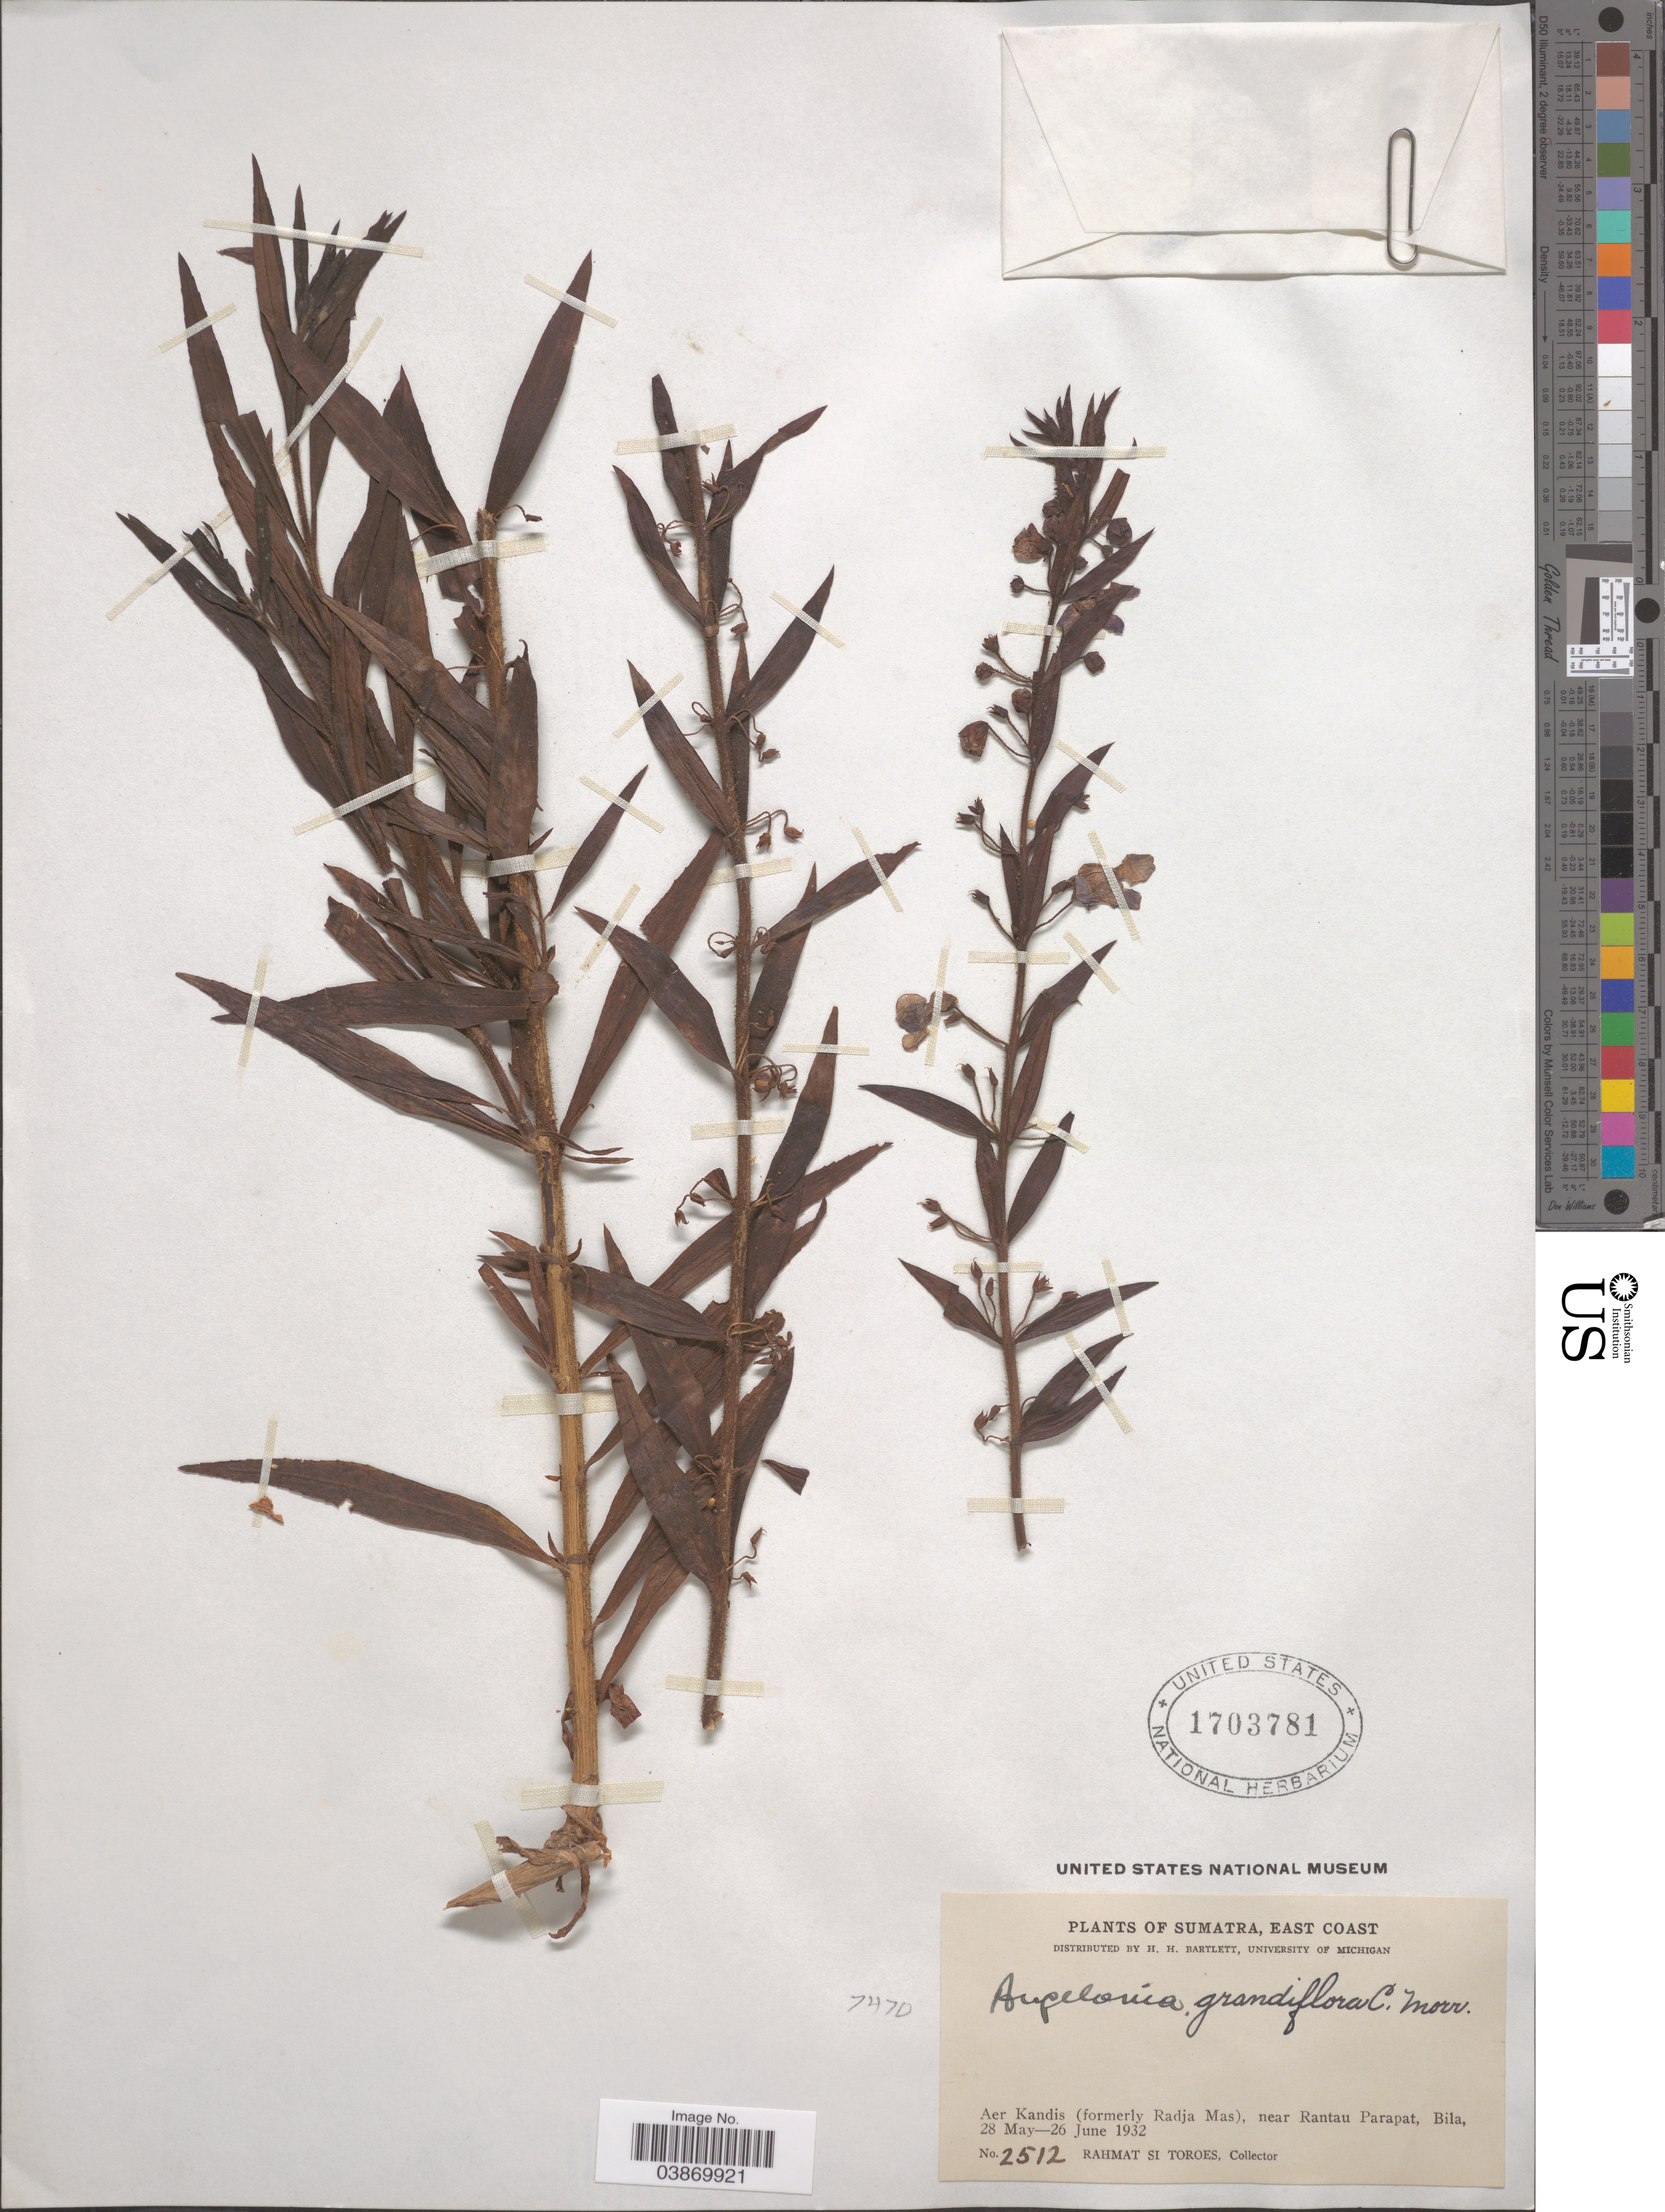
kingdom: Plantae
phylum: Tracheophyta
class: Magnoliopsida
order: Lamiales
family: Plantaginaceae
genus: Angelonia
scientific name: Angelonia grandiflora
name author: C. Morren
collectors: Rahmat Si Boeea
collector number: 2512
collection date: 1932-05-28/1932-06-26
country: Indonesia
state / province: Sumatra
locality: East Coast. Aer Kandis (formerly Radja Mas), near Rantau Parapat, Bila.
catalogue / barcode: US 1703781